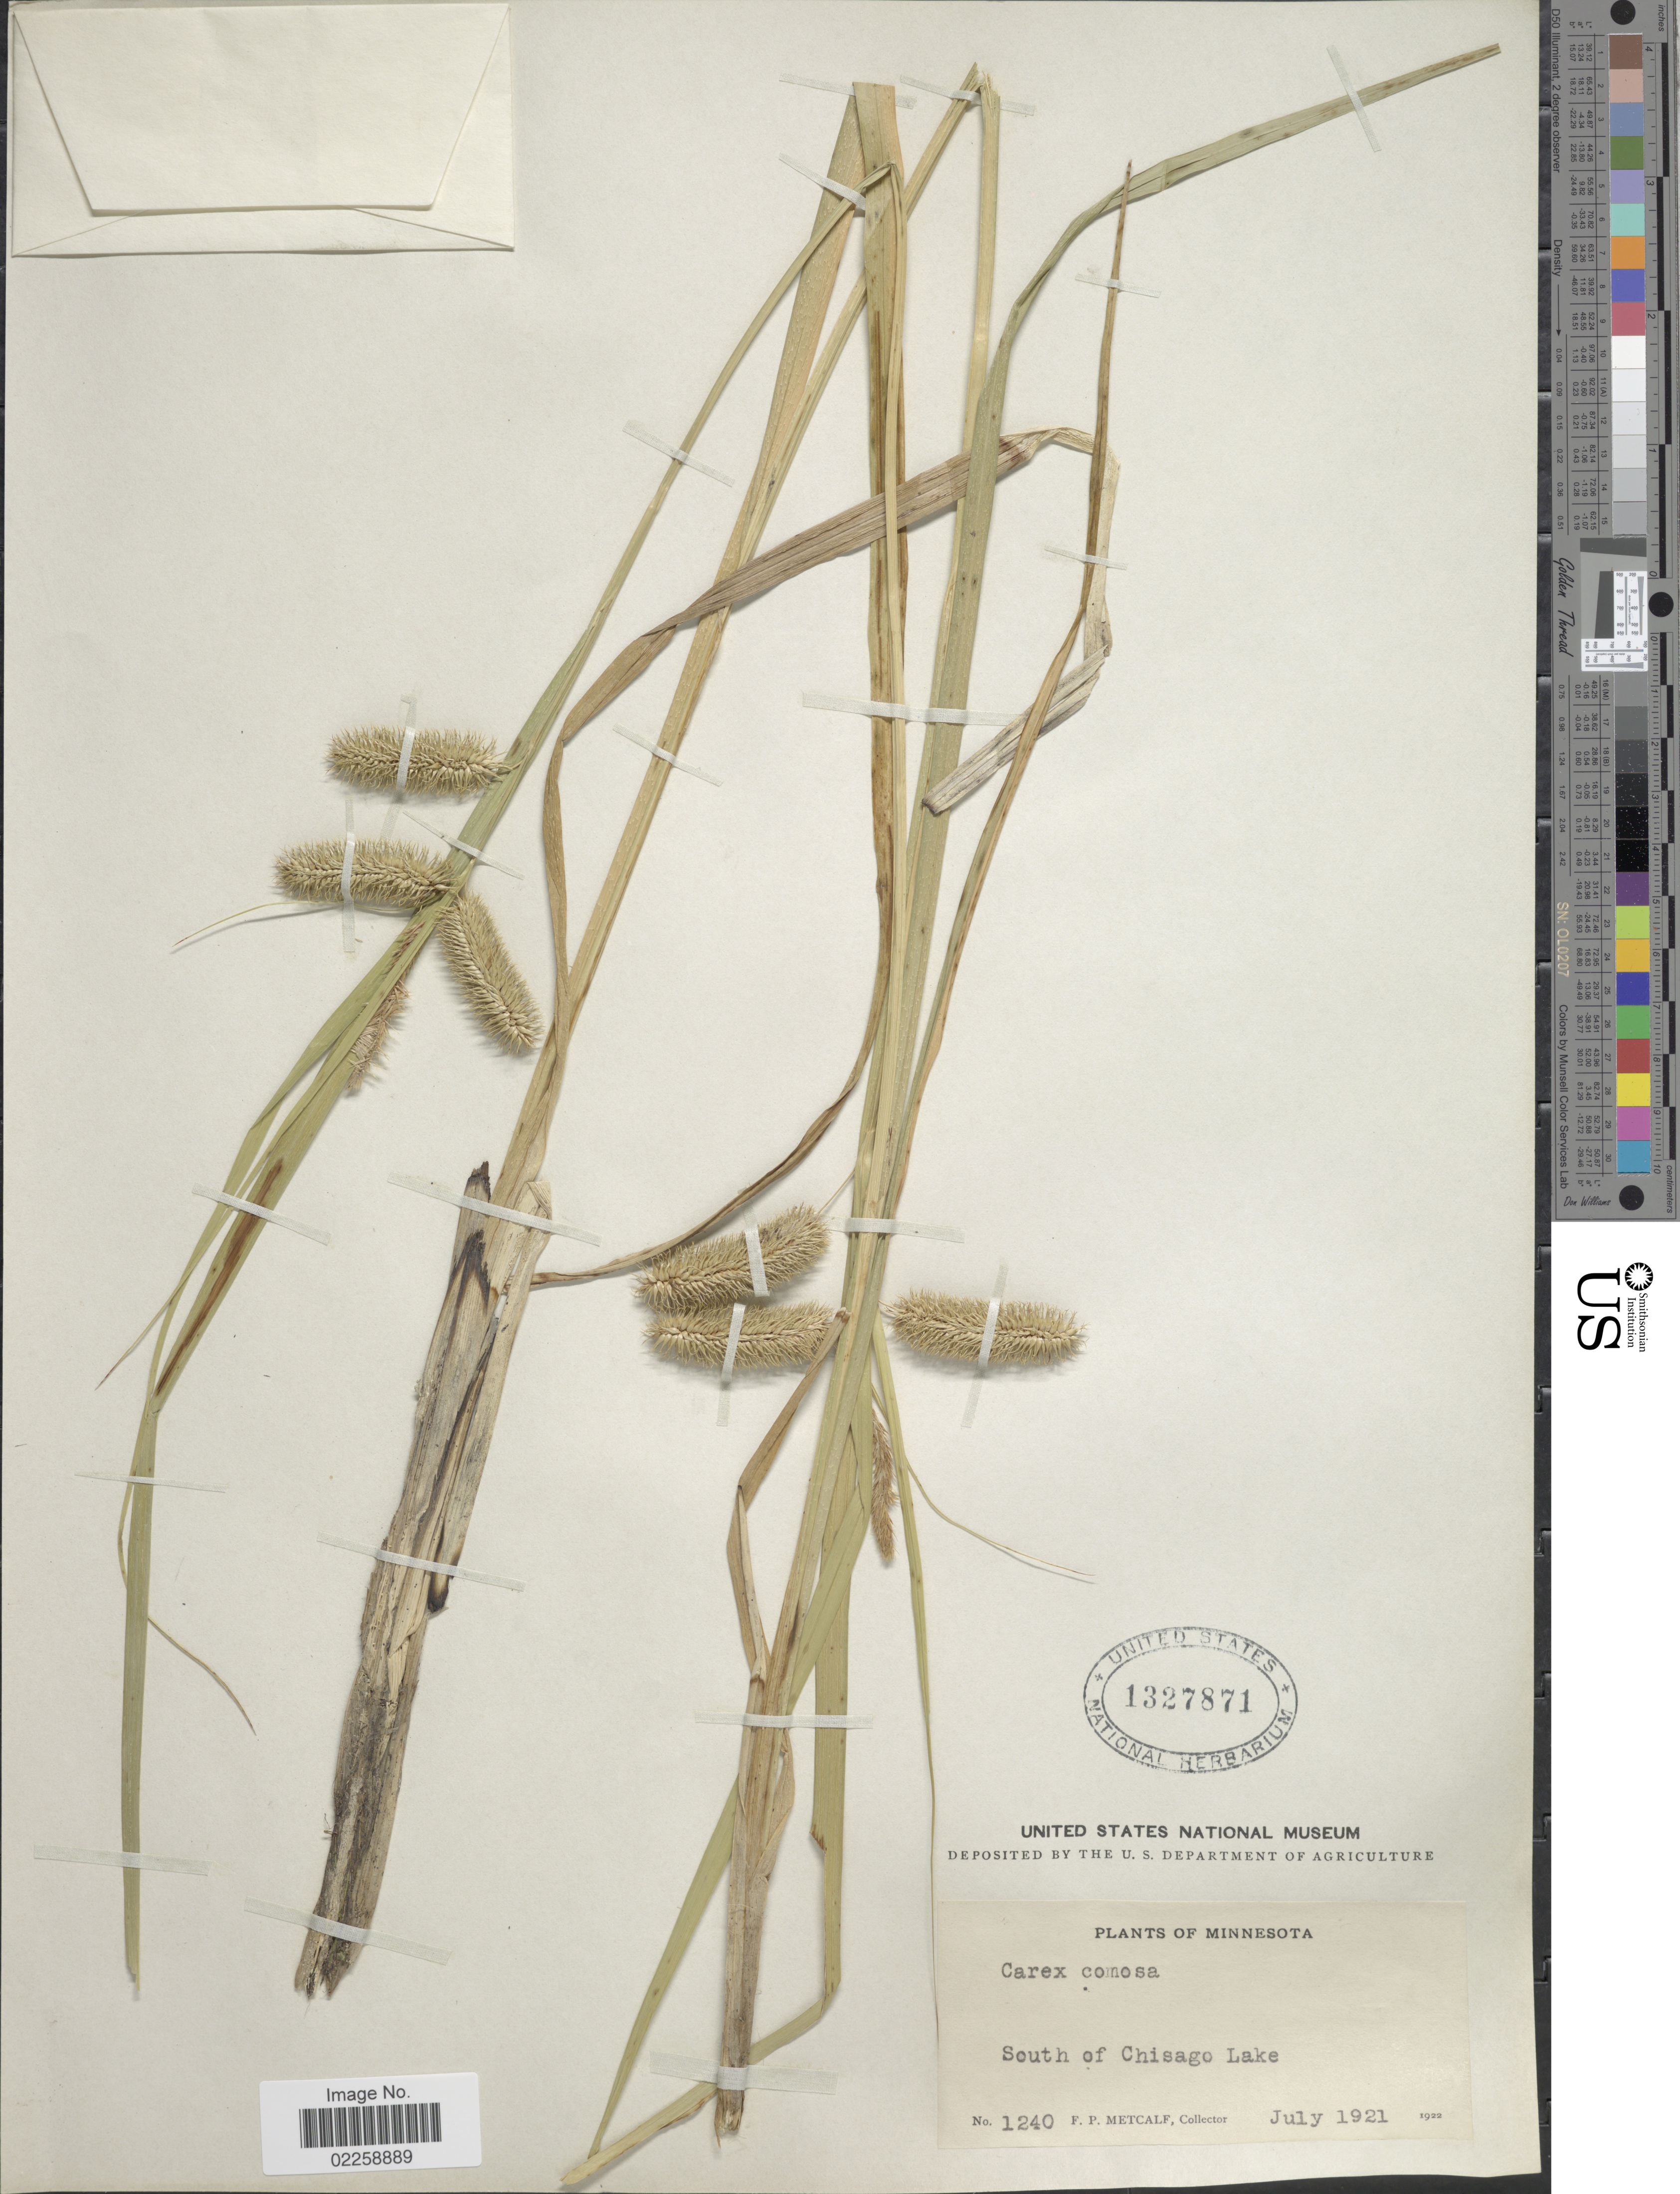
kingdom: Plantae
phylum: Tracheophyta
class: Liliopsida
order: Poales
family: Cyperaceae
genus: Carex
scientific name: Carex comosa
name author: Boott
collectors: F. Metcalf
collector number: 1240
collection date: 1921-07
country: United States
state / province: Minnesota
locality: South of Chisago Lake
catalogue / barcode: US 1327871